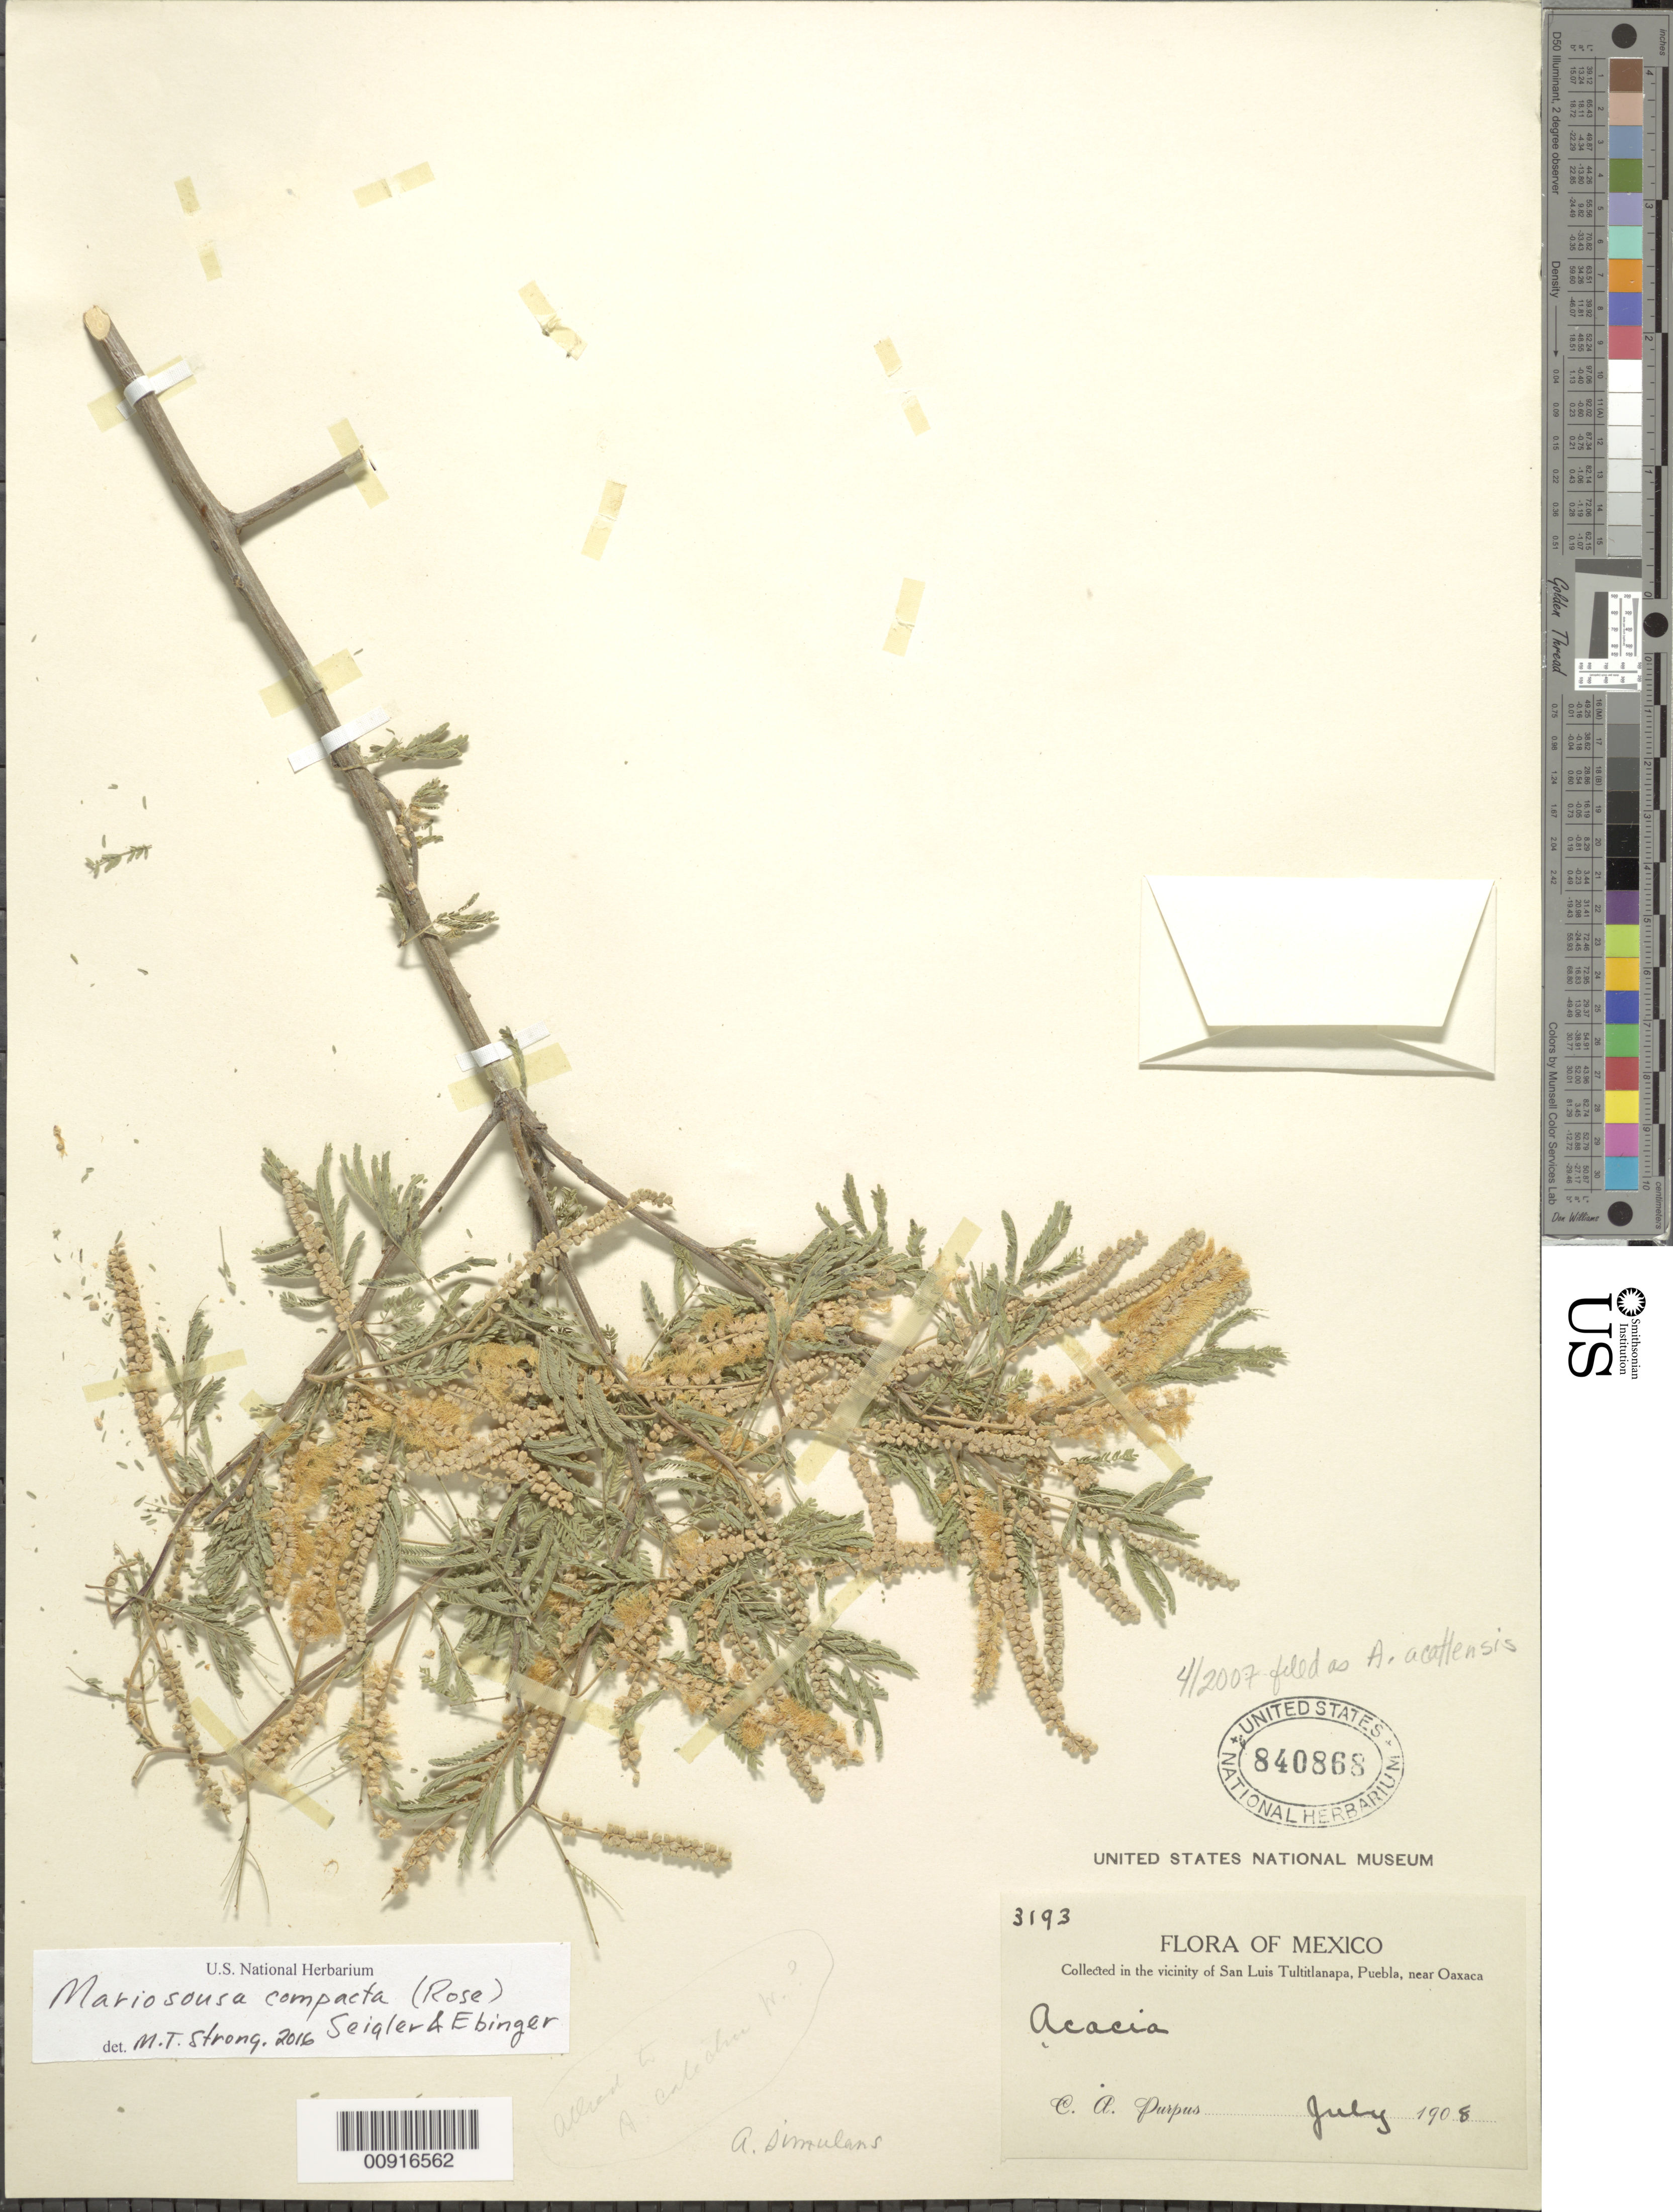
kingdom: Plantae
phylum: Tracheophyta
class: Magnoliopsida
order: Fabales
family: Fabaceae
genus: Mariosousa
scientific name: Mariosousa compacta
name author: (Rose) Seigler & Ebinger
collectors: C. A. Purpus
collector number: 3193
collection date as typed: Jul 1908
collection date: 1908-07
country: Mexico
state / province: Puebla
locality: In the vicinity of San Luis Tultitlanapa, Puebla, near Oaxaca.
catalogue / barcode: US 840868